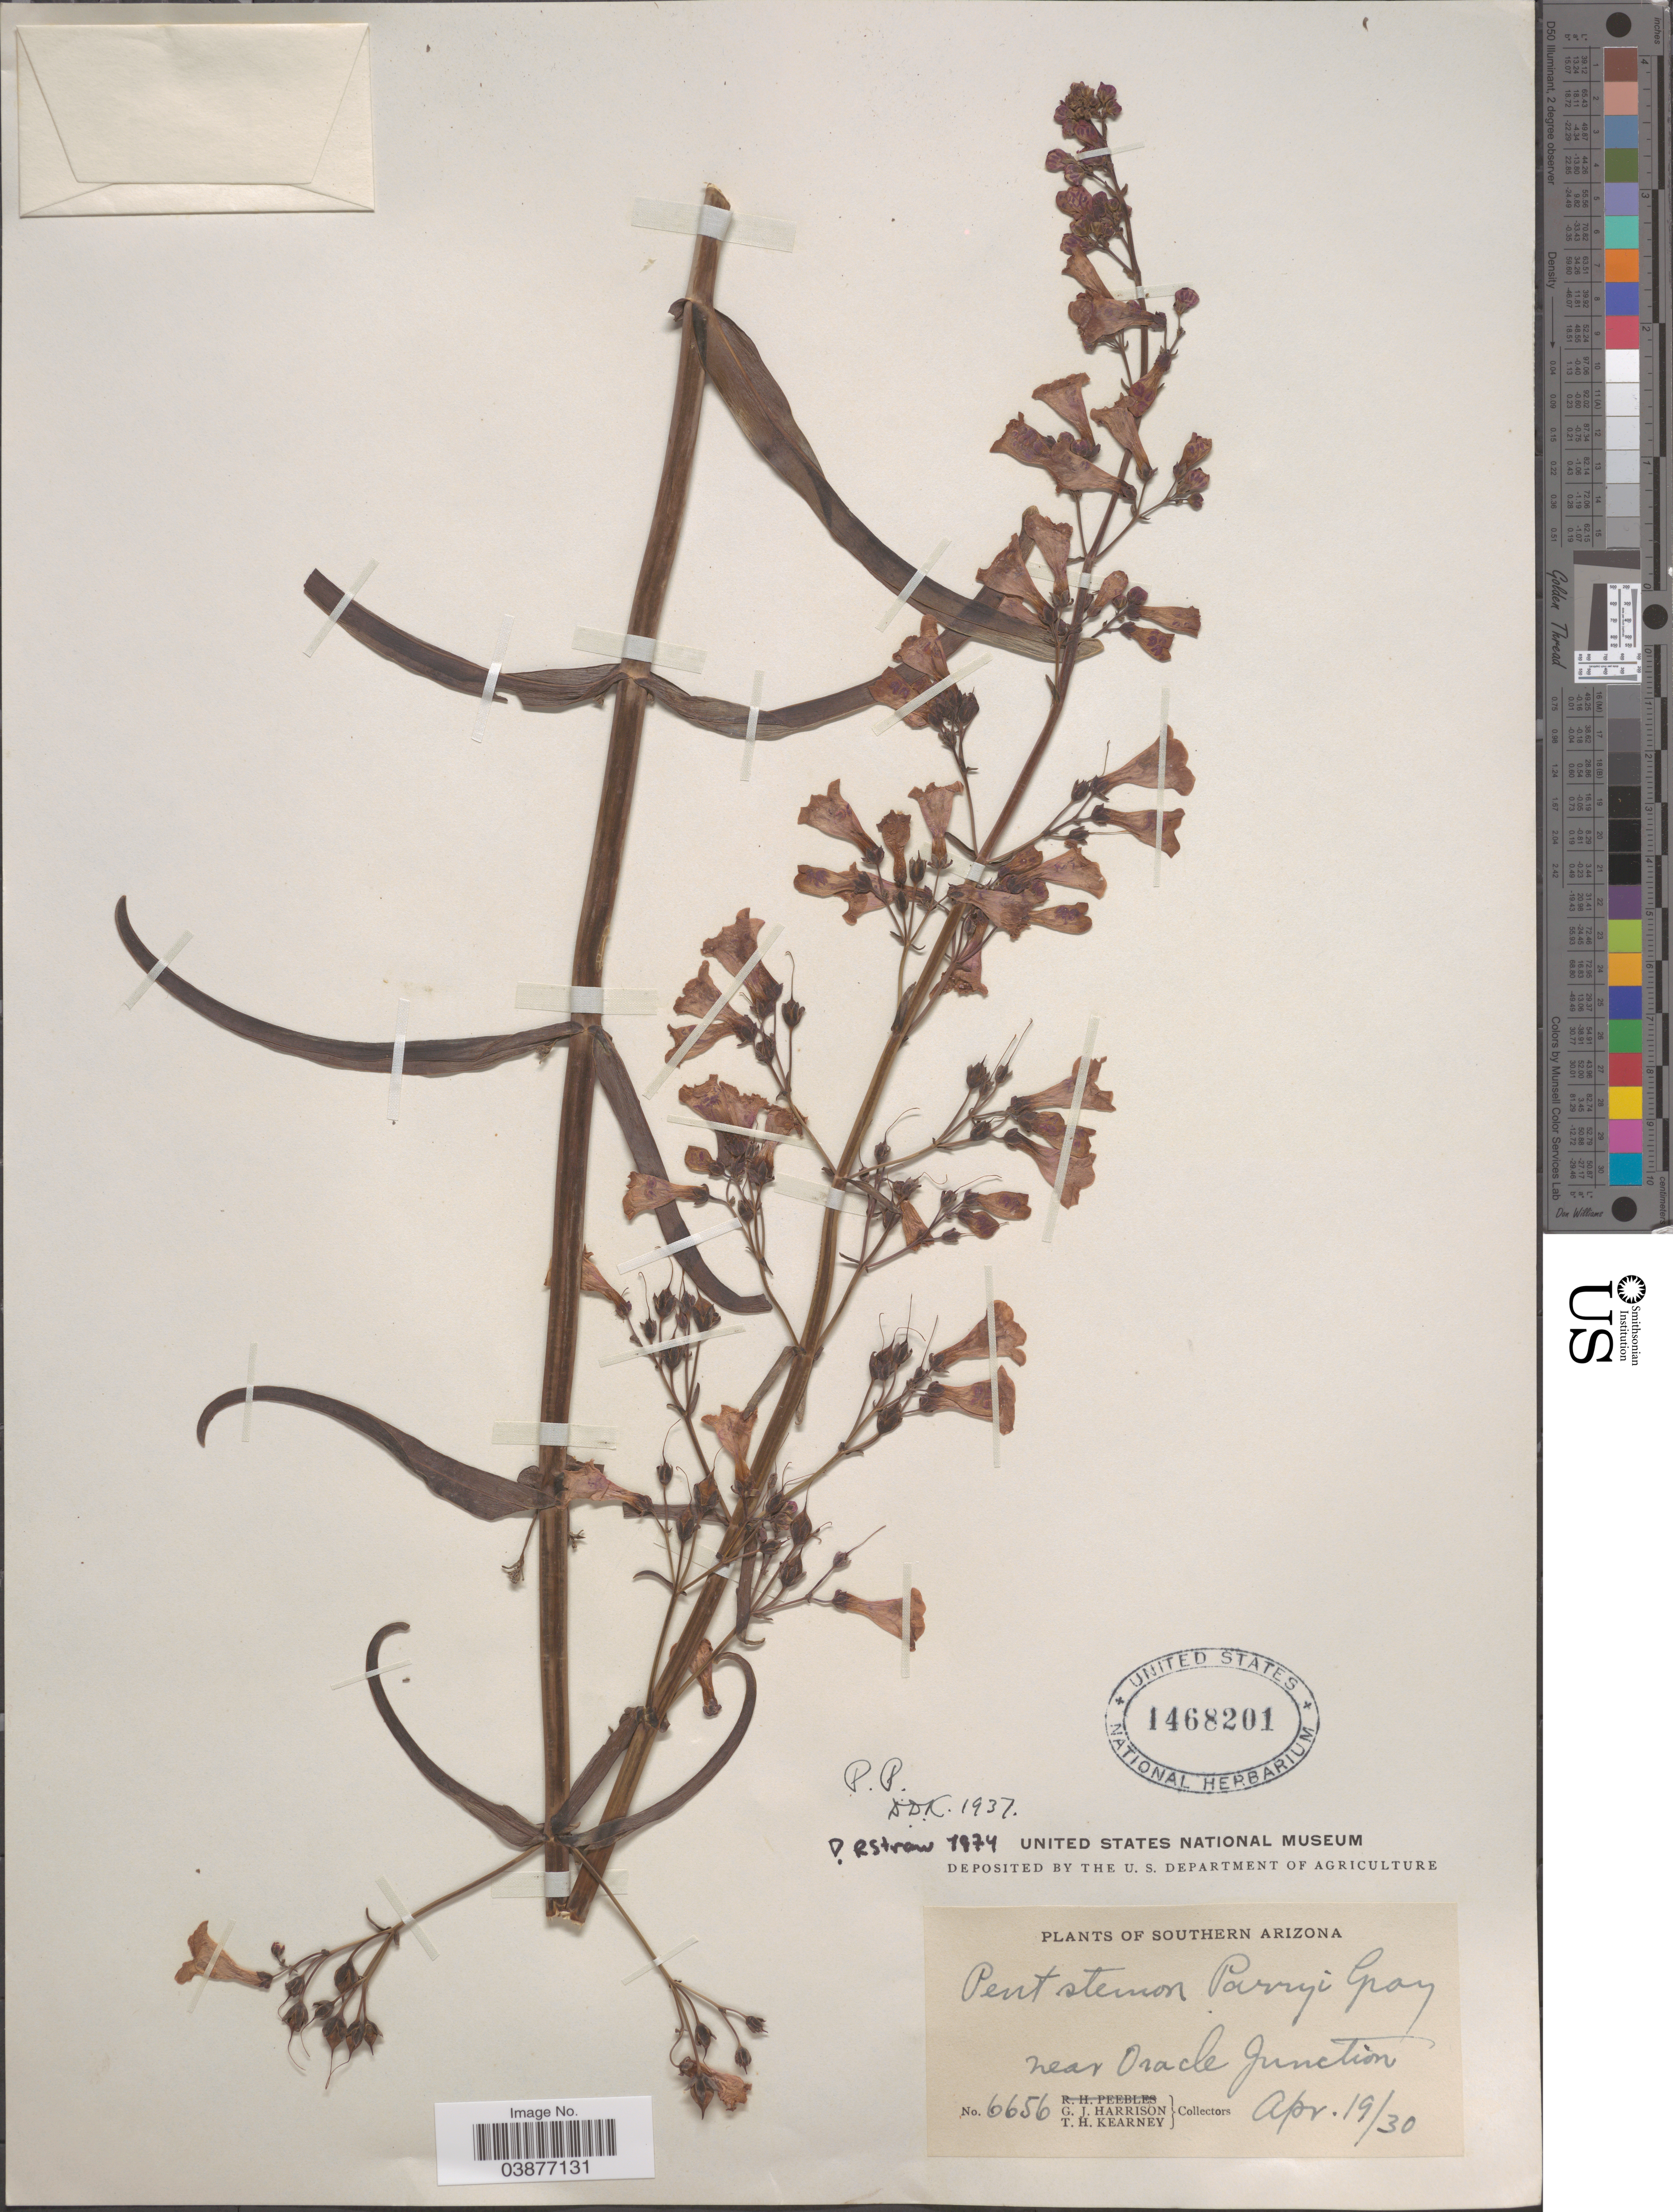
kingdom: Plantae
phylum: Tracheophyta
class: Magnoliopsida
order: Lamiales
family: Plantaginaceae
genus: Penstemon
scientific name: Penstemon parryi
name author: A. Gray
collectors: G. J. Harrison & T. H. Kearney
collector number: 6656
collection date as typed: Transcribed d/m/y: 19/4/30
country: United States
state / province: Arizona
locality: Southern Arizona. Near Oracle Junction.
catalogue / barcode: US 1468201